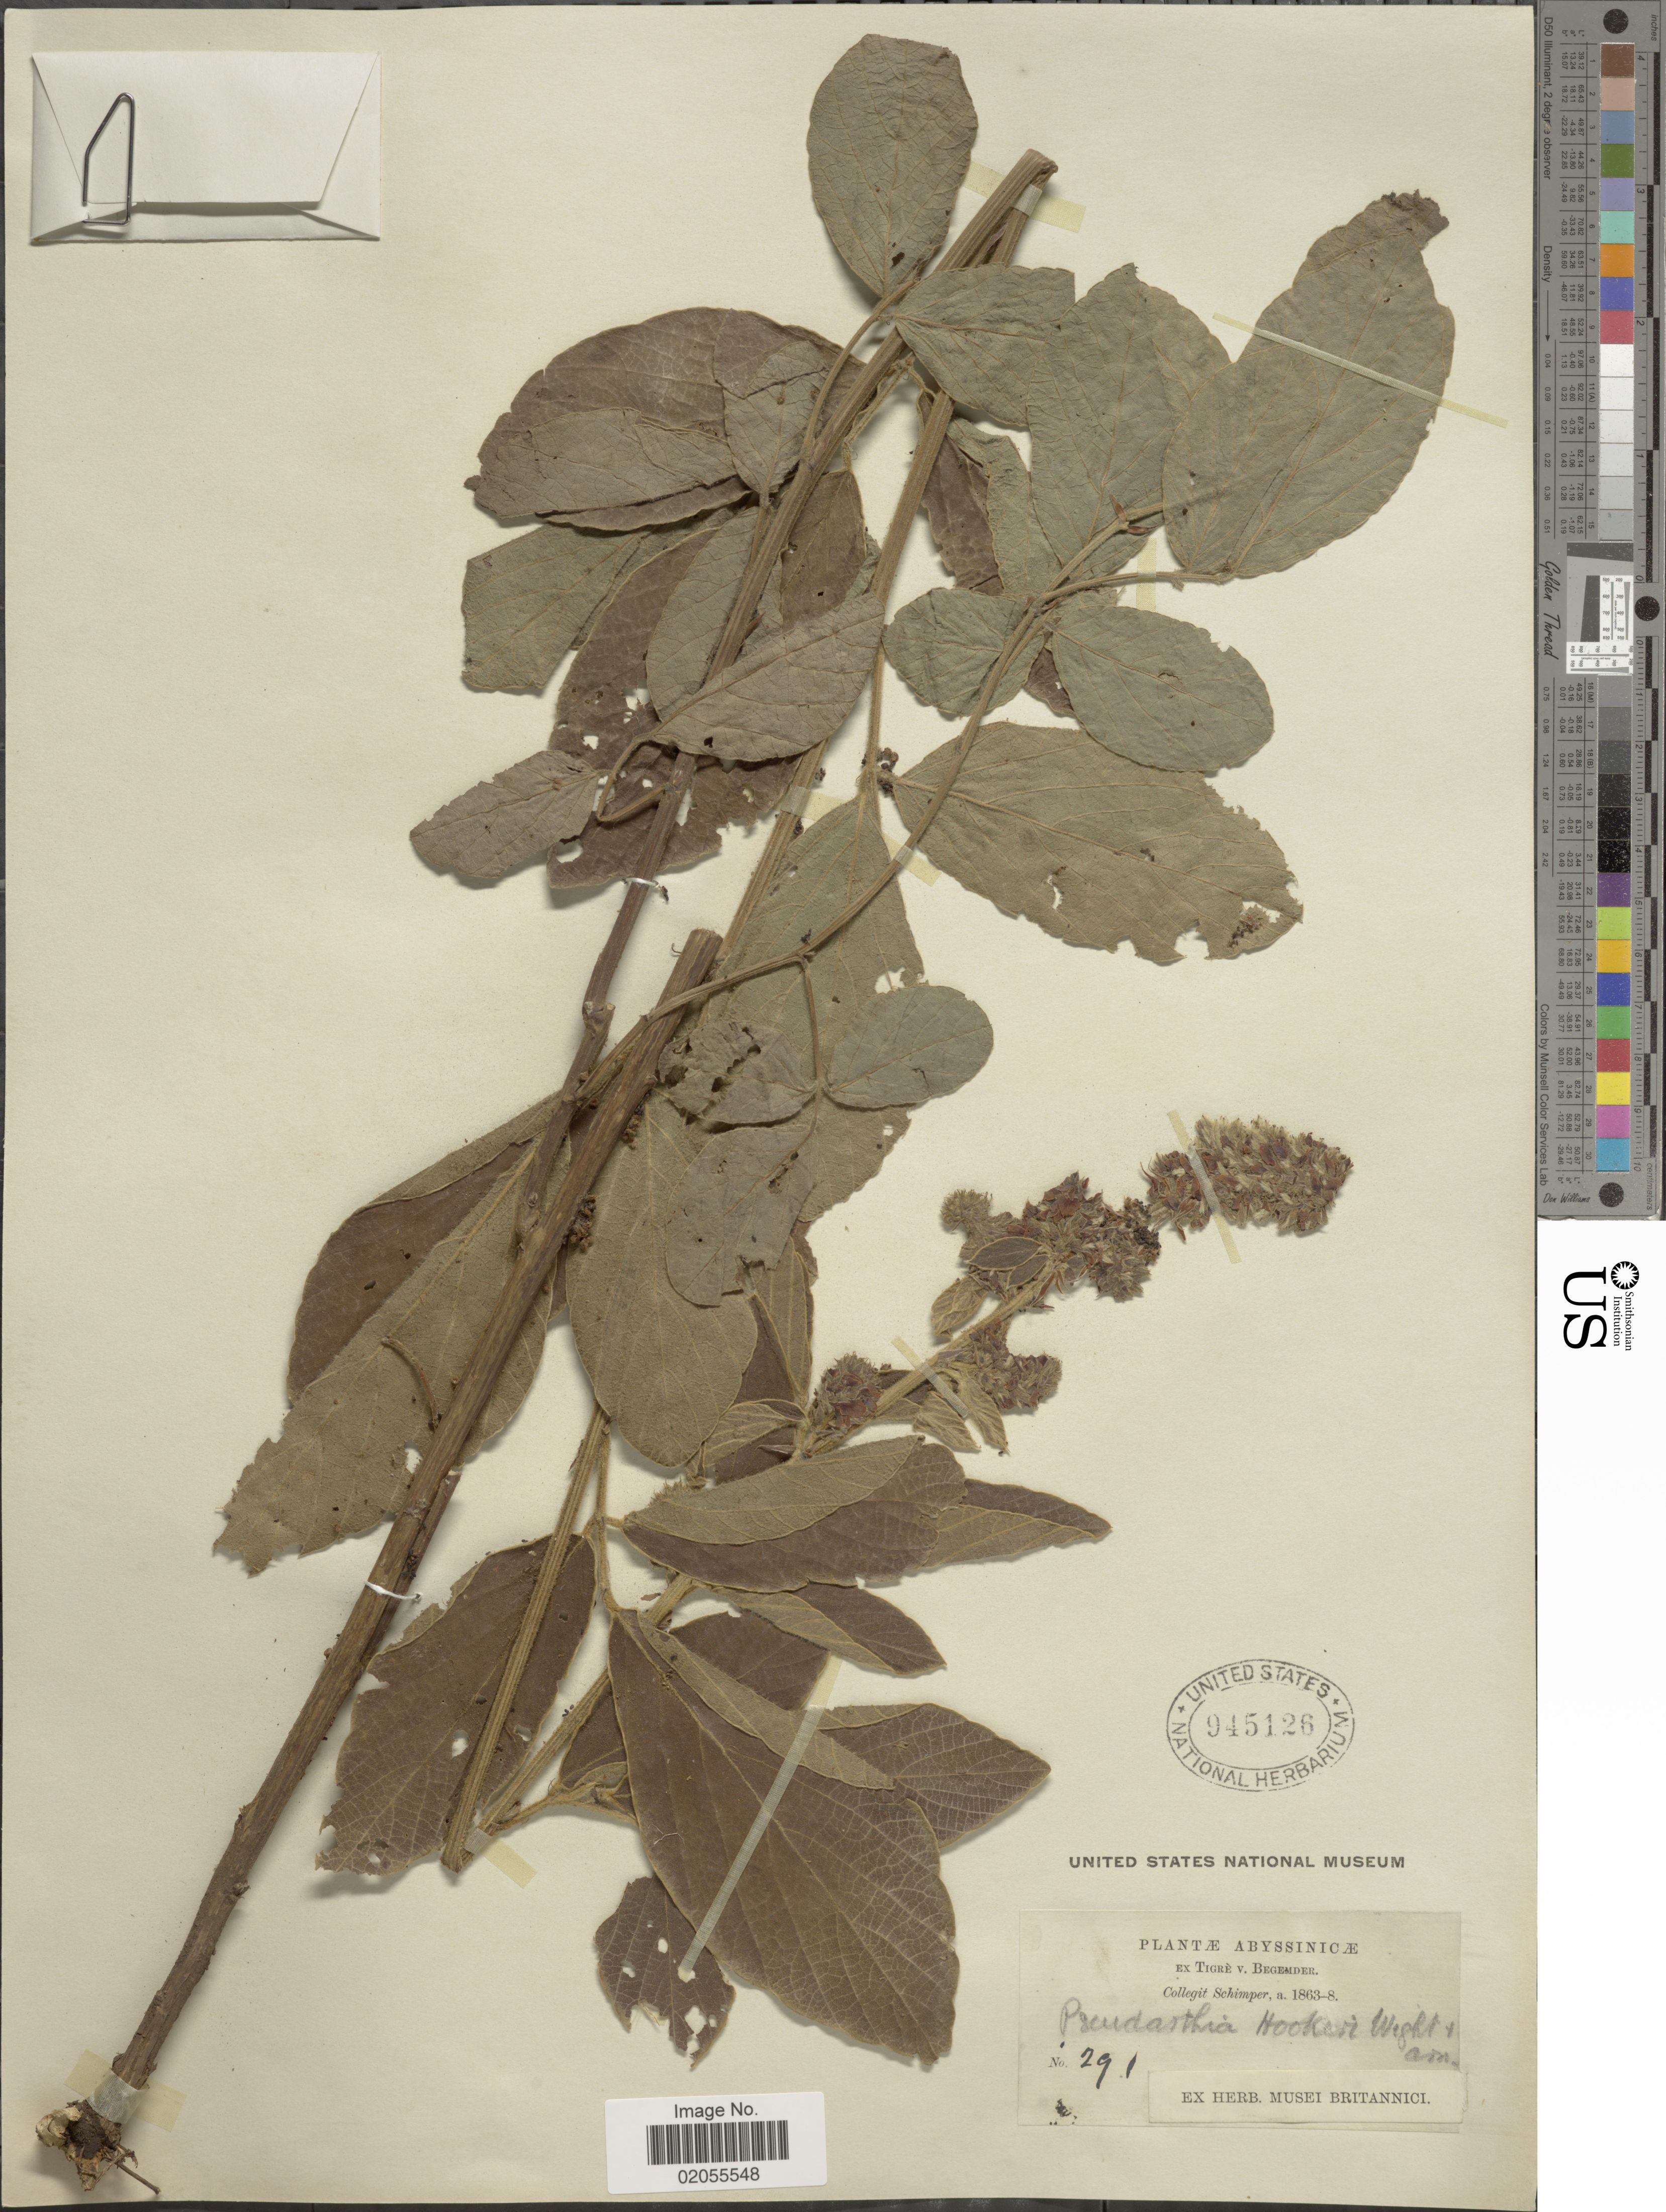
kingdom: Plantae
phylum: Tracheophyta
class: Magnoliopsida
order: Fabales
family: Fabaceae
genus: Pseudarthria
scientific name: Pseudarthria hookeri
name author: Wight & Arn.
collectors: -. Schimper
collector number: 291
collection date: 1863/1868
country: Eritrea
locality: Abyssinicae, Tigre v. Begemder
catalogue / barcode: US 945126